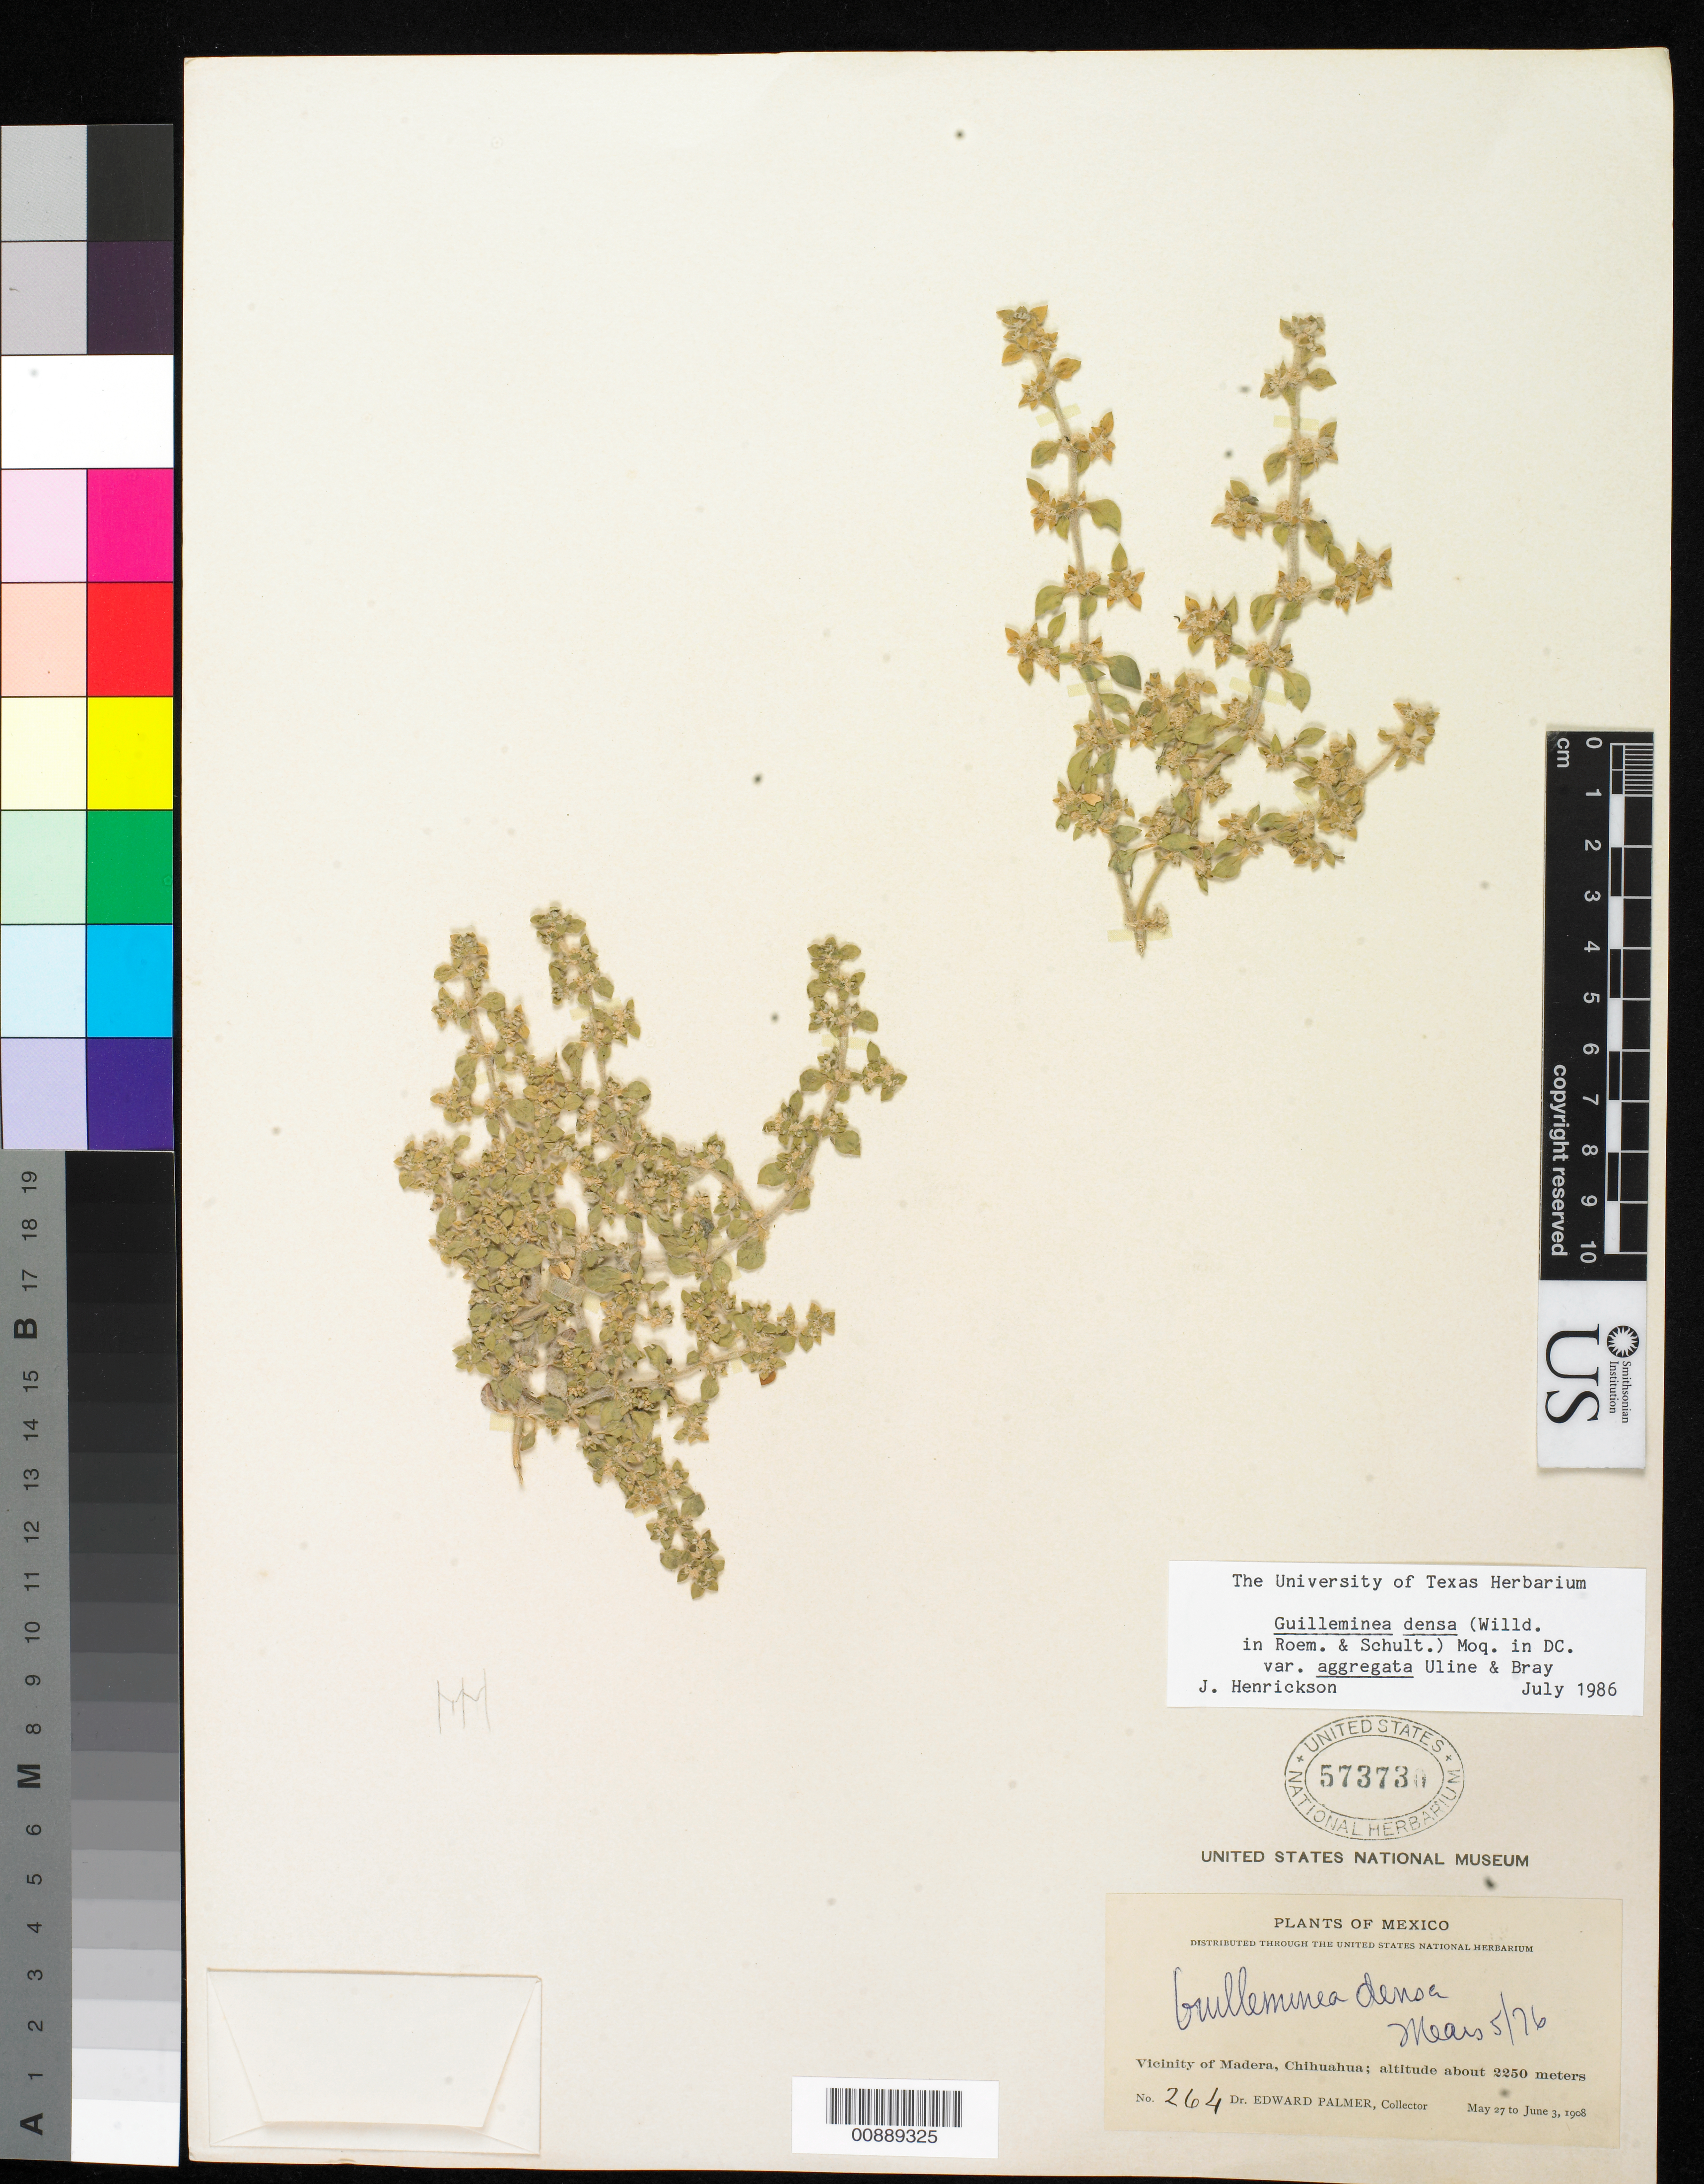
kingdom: Plantae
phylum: Tracheophyta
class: Magnoliopsida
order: Caryophyllales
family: Amaranthaceae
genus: Guilleminea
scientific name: Guilleminea densa var. aggregata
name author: Uline & W.L. Bray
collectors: E. Palmer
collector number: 264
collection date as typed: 27 May 1908 to 03 Jun 1908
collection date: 1908-05-27/1908-06-03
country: Mexico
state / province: Chihuahua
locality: Vicinity of Madera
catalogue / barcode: US 573730